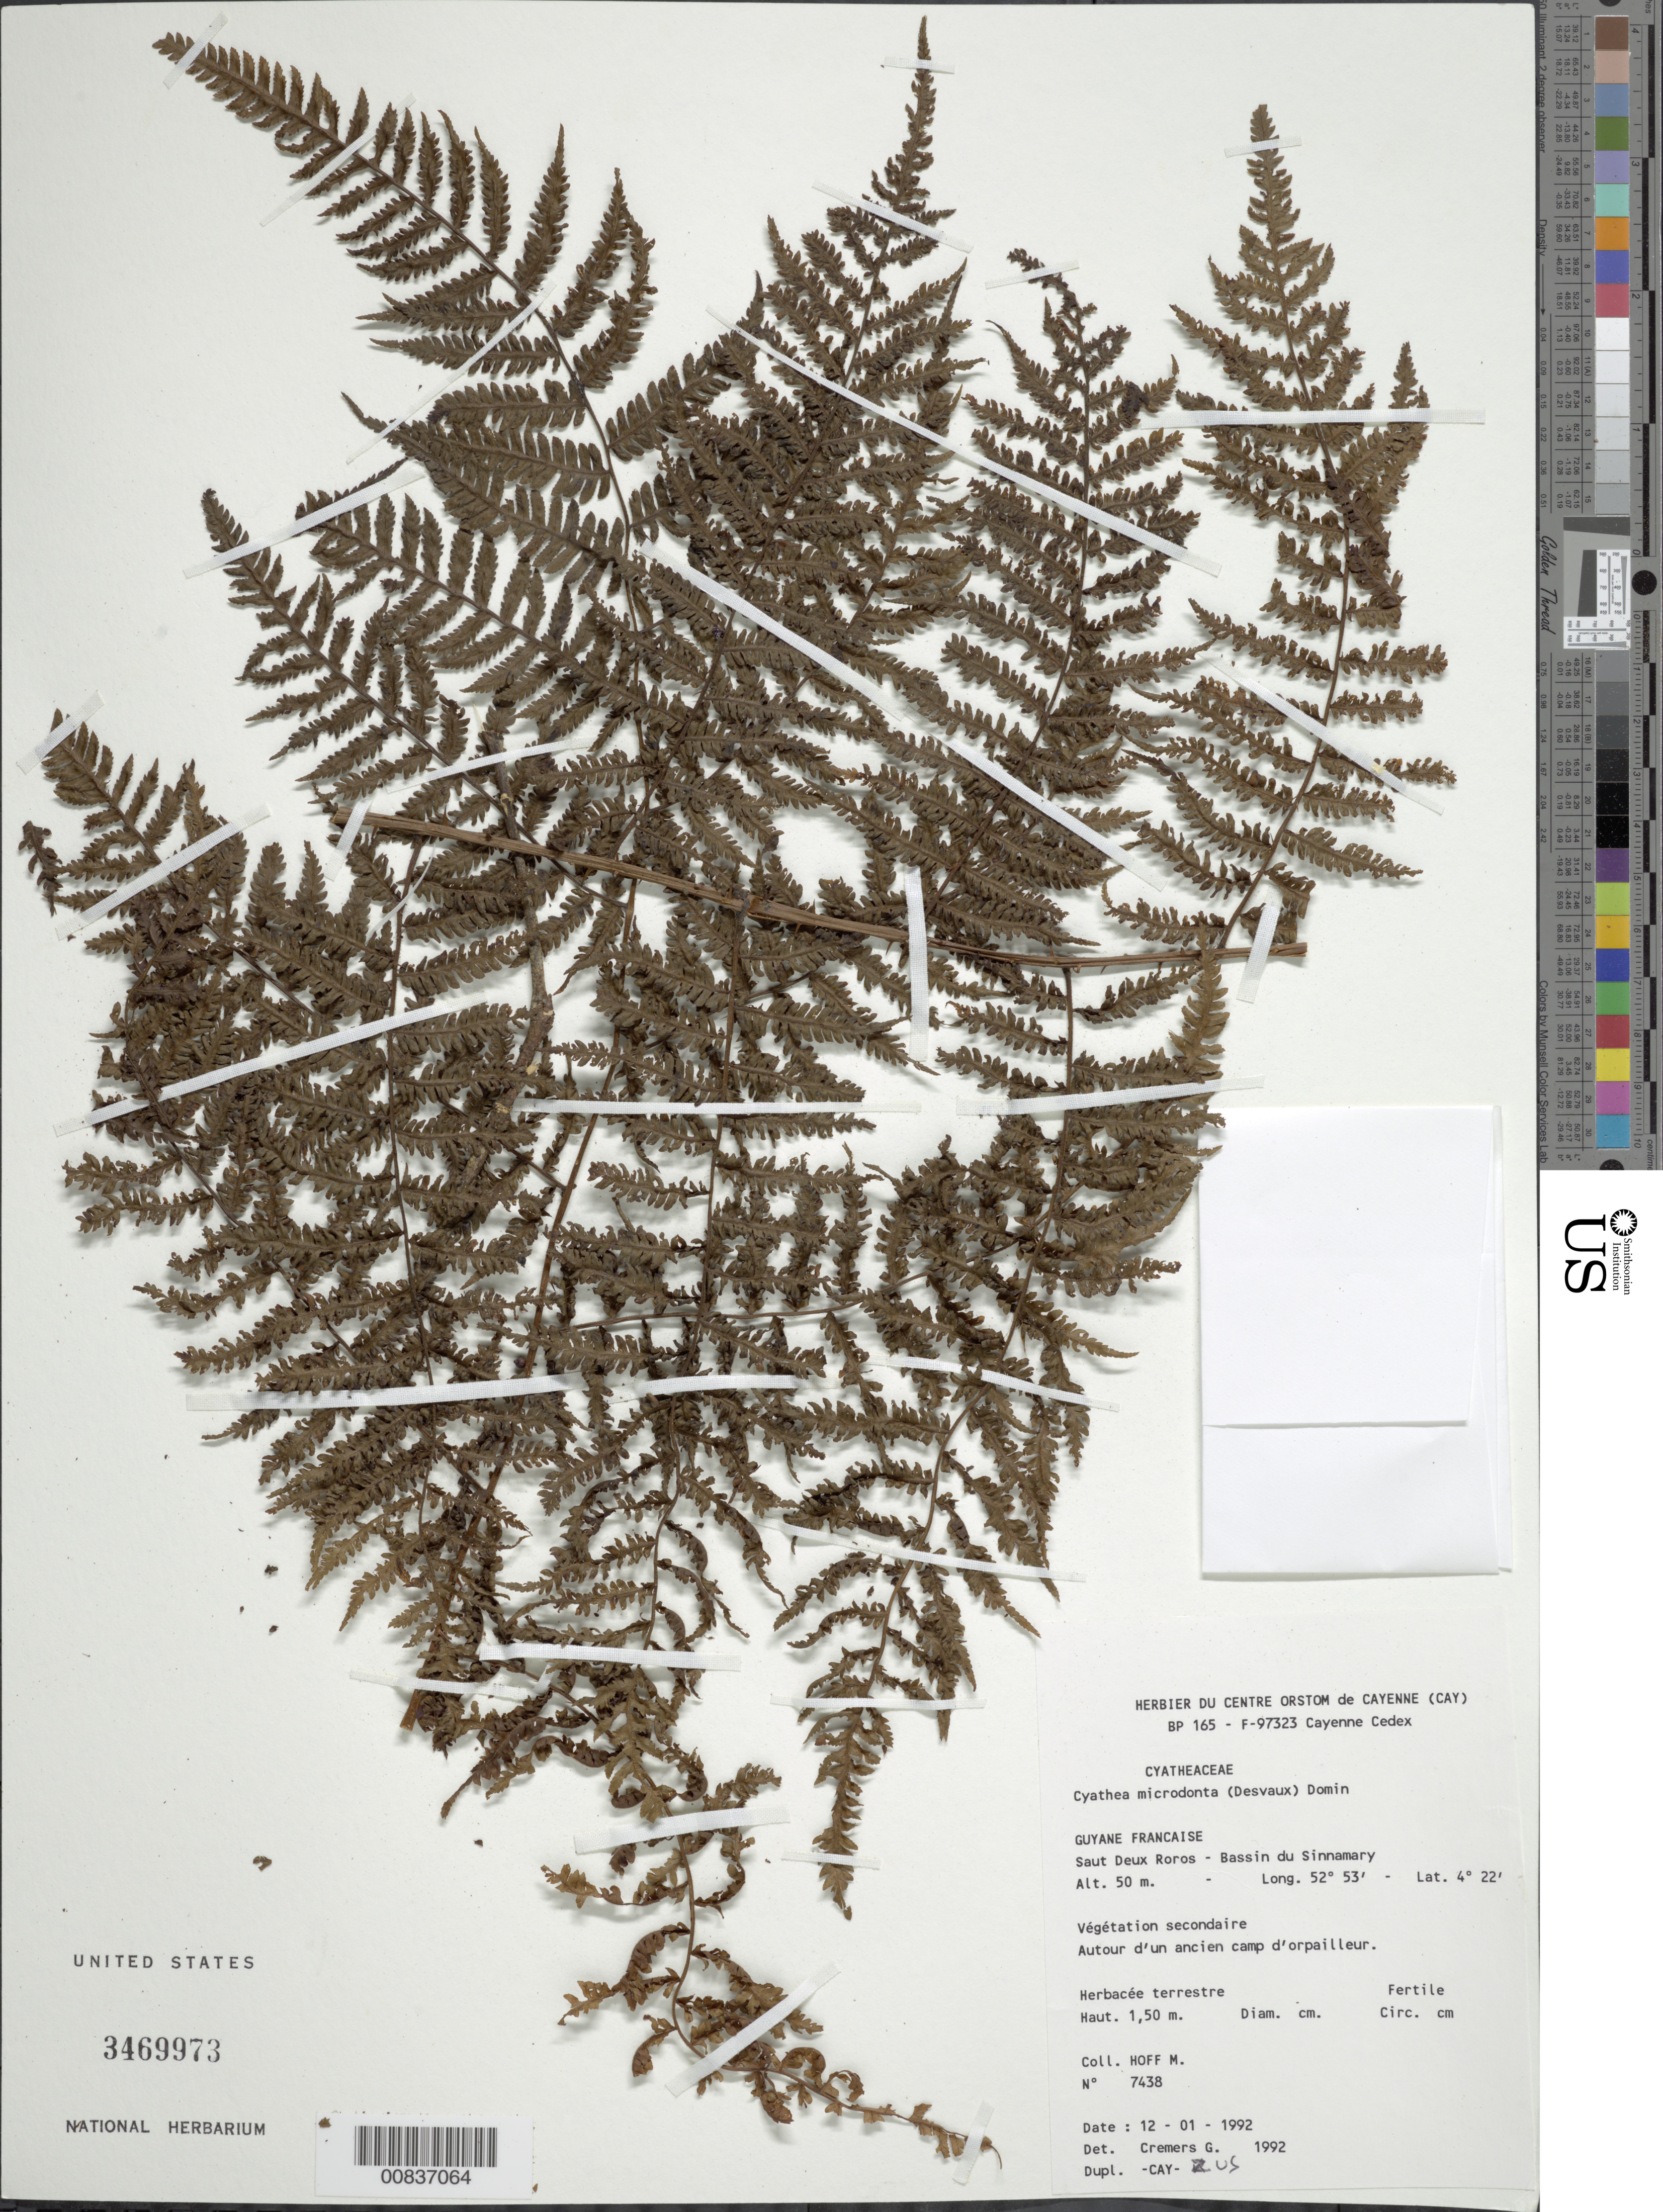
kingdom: Plantae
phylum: Tracheophyta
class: Polypodiopsida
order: Cyatheales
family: Cyatheaceae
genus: Cyathea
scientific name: Cyathea microdonta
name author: (Desv.) Domin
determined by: Cremers, Georges A.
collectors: M. Hoff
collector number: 7438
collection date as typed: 12-Jan-92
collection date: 1992-01-12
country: French Guiana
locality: Daut Deux Roros, Bassin du Sinnamary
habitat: Secondary vegetation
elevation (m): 50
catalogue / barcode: US 3469973